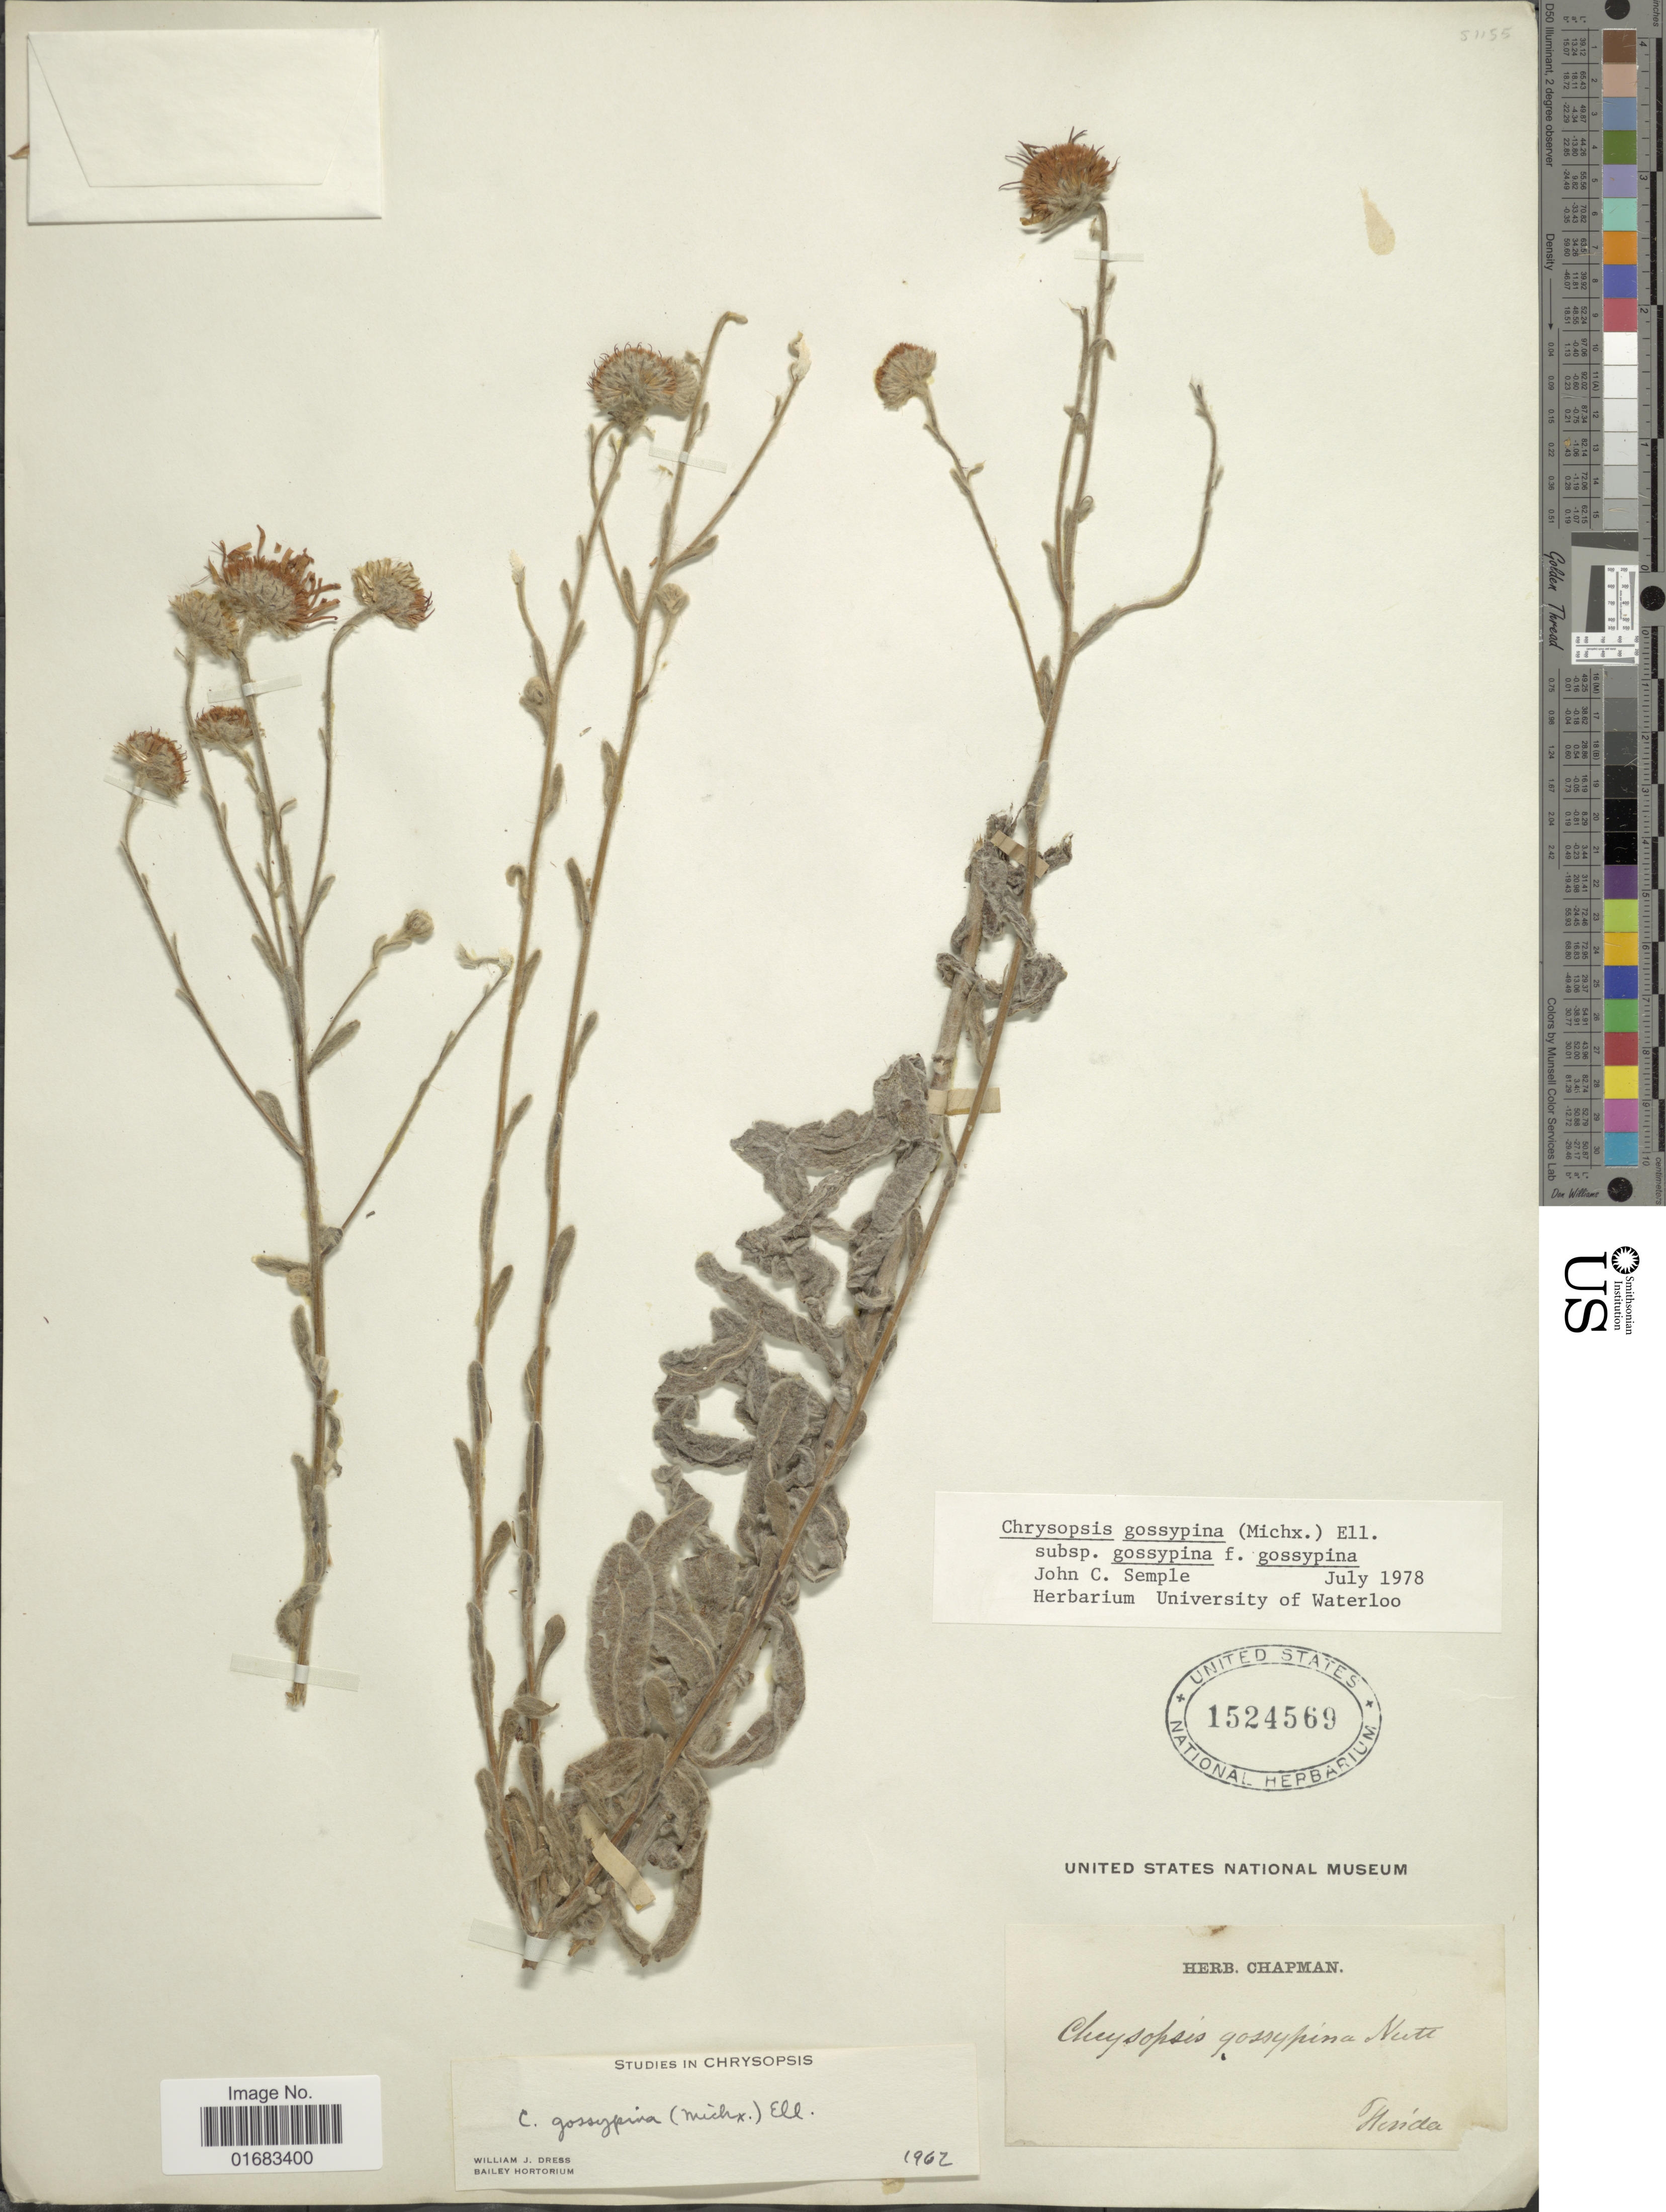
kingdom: Plantae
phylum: Tracheophyta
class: Magnoliopsida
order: Asterales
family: Asteraceae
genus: Chrysopsis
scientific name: Chrysopsis gossypina f. gossypina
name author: (Michx.) Elliott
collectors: ex herb. Chapman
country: United States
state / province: Florida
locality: Florida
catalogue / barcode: US 1524569